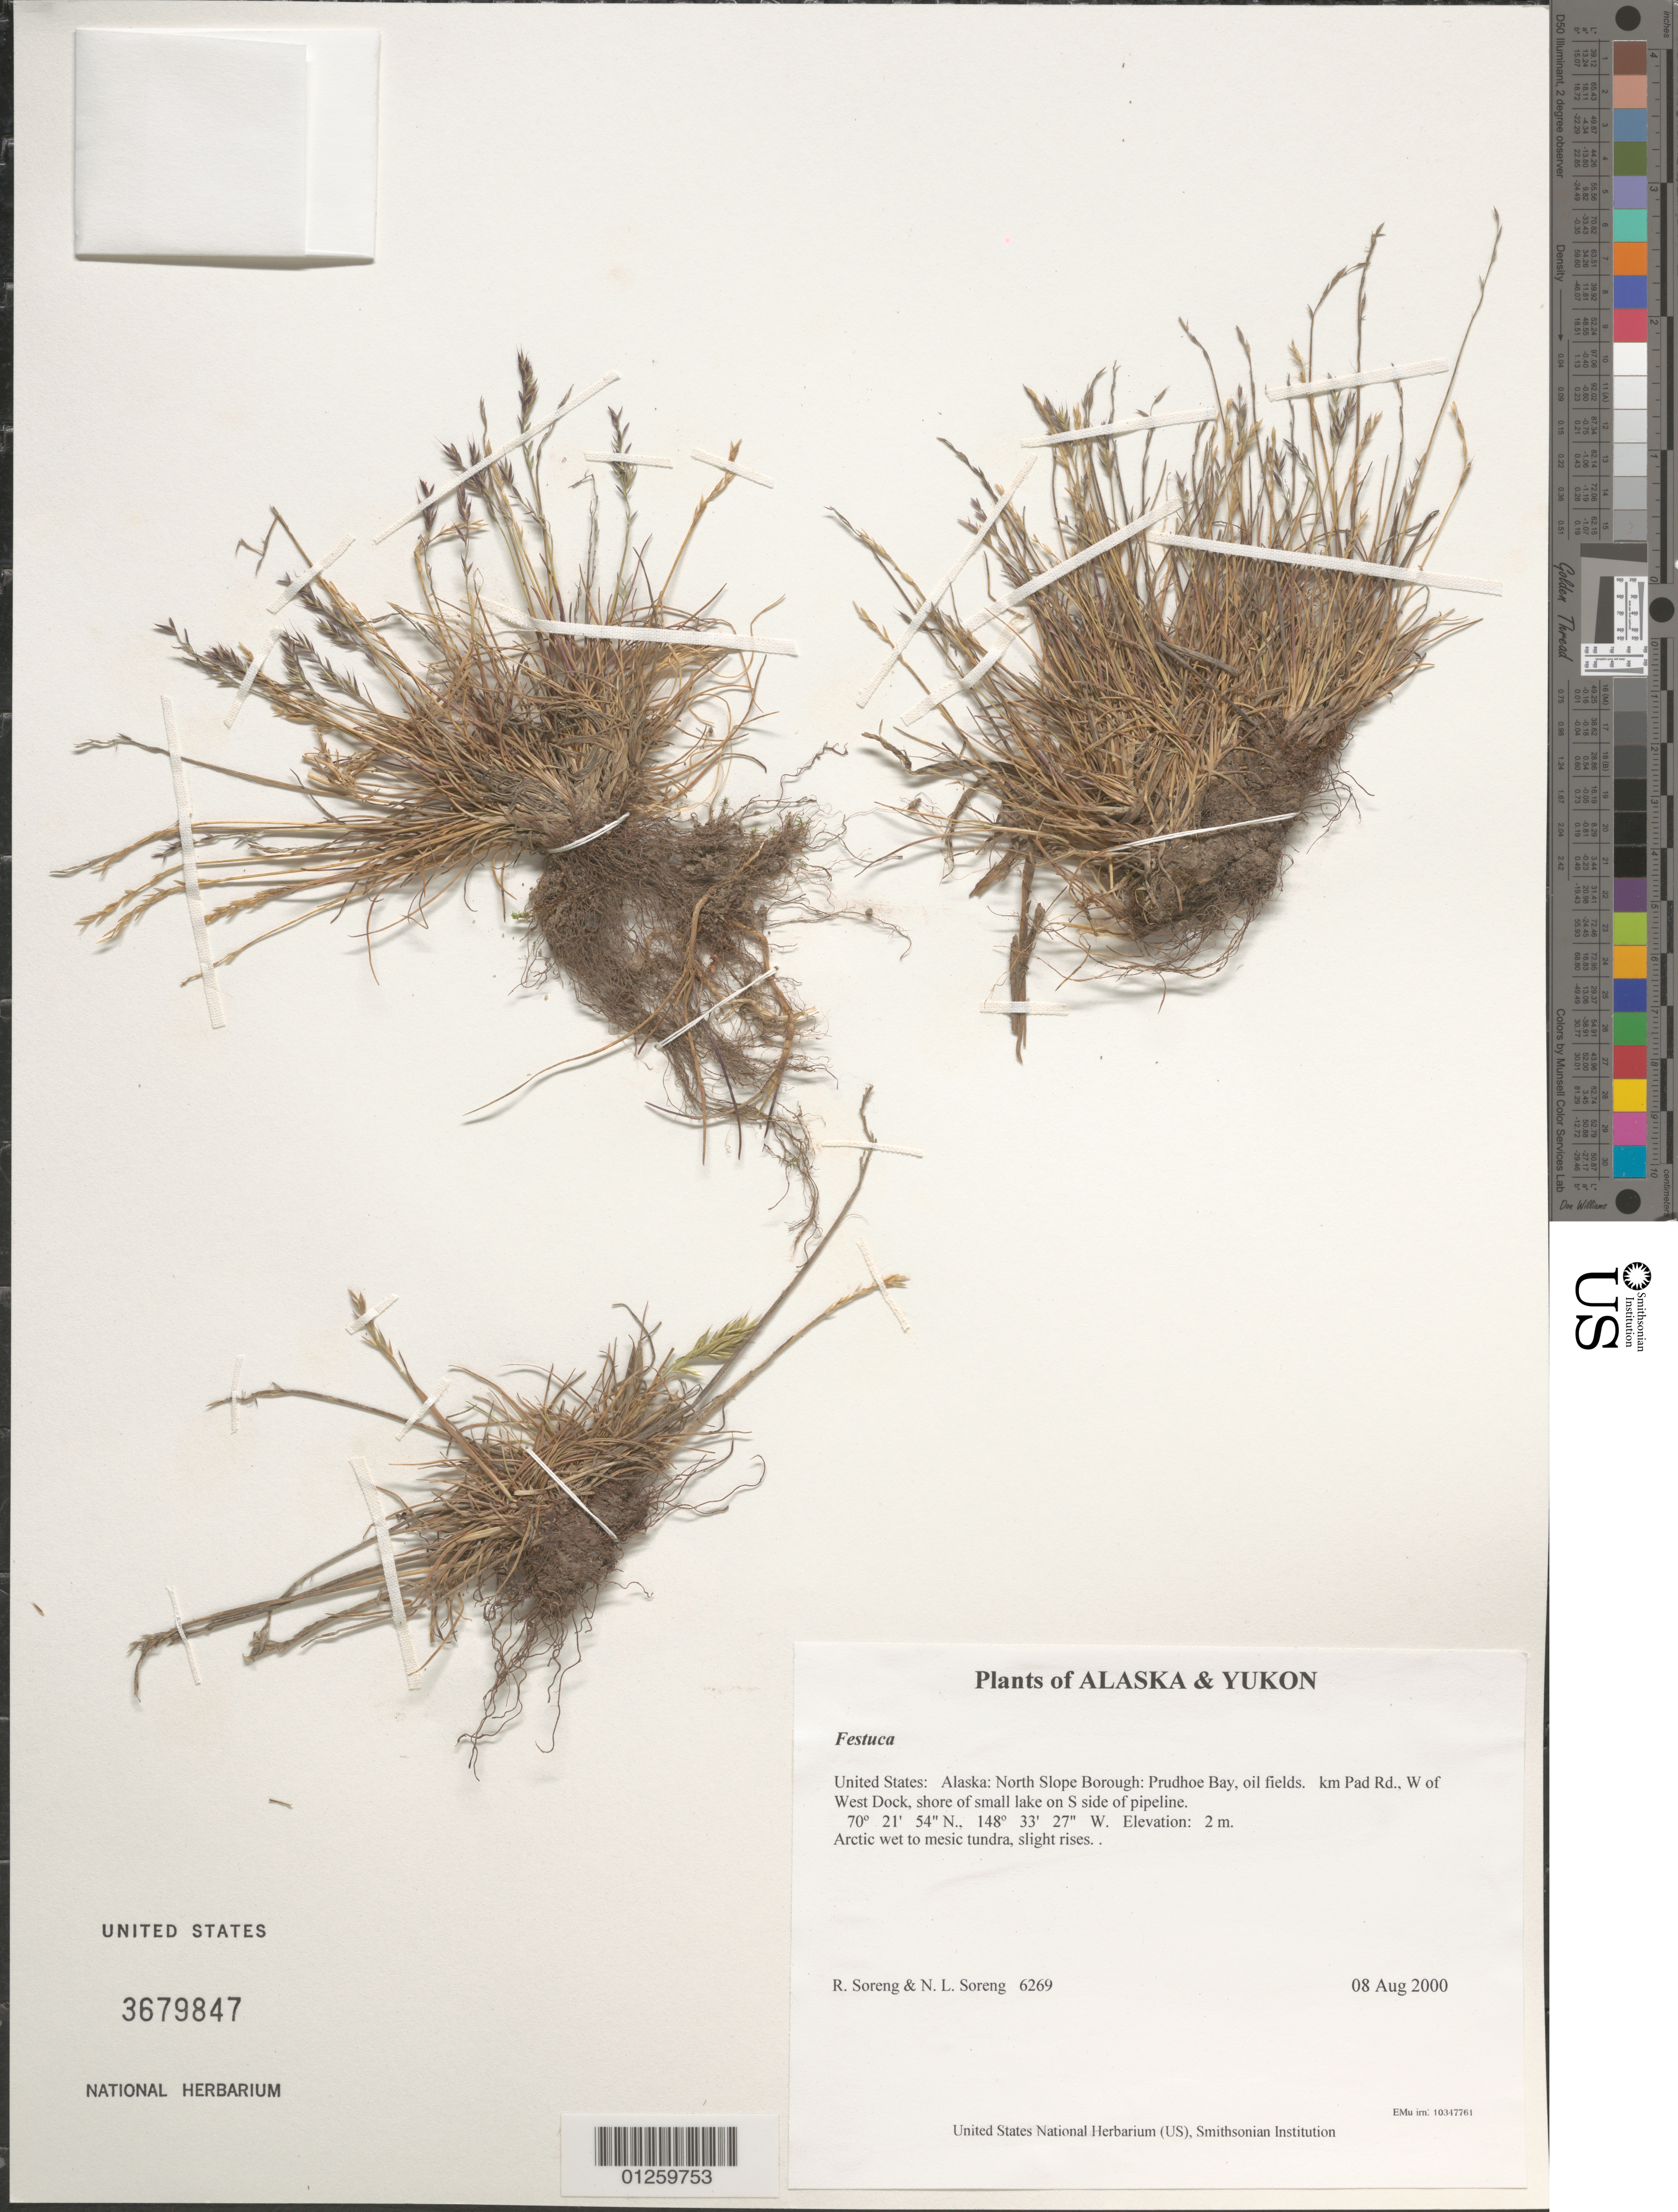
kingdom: Plantae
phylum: Tracheophyta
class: Liliopsida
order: Poales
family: Poaceae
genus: Festuca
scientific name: Festuca sp.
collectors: R. J. Soreng & N. L. Soreng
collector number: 6269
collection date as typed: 08 Aug 2000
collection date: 2000-08-08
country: United States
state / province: Alaska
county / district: North Slope Borough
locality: Prudhoe Bay, oil fields. km Pad Rd., W of West Dock, shore of small lake on S side of pipeline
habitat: Arctic wet to mesic tundra, slight rises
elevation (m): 2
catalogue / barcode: US 3679847